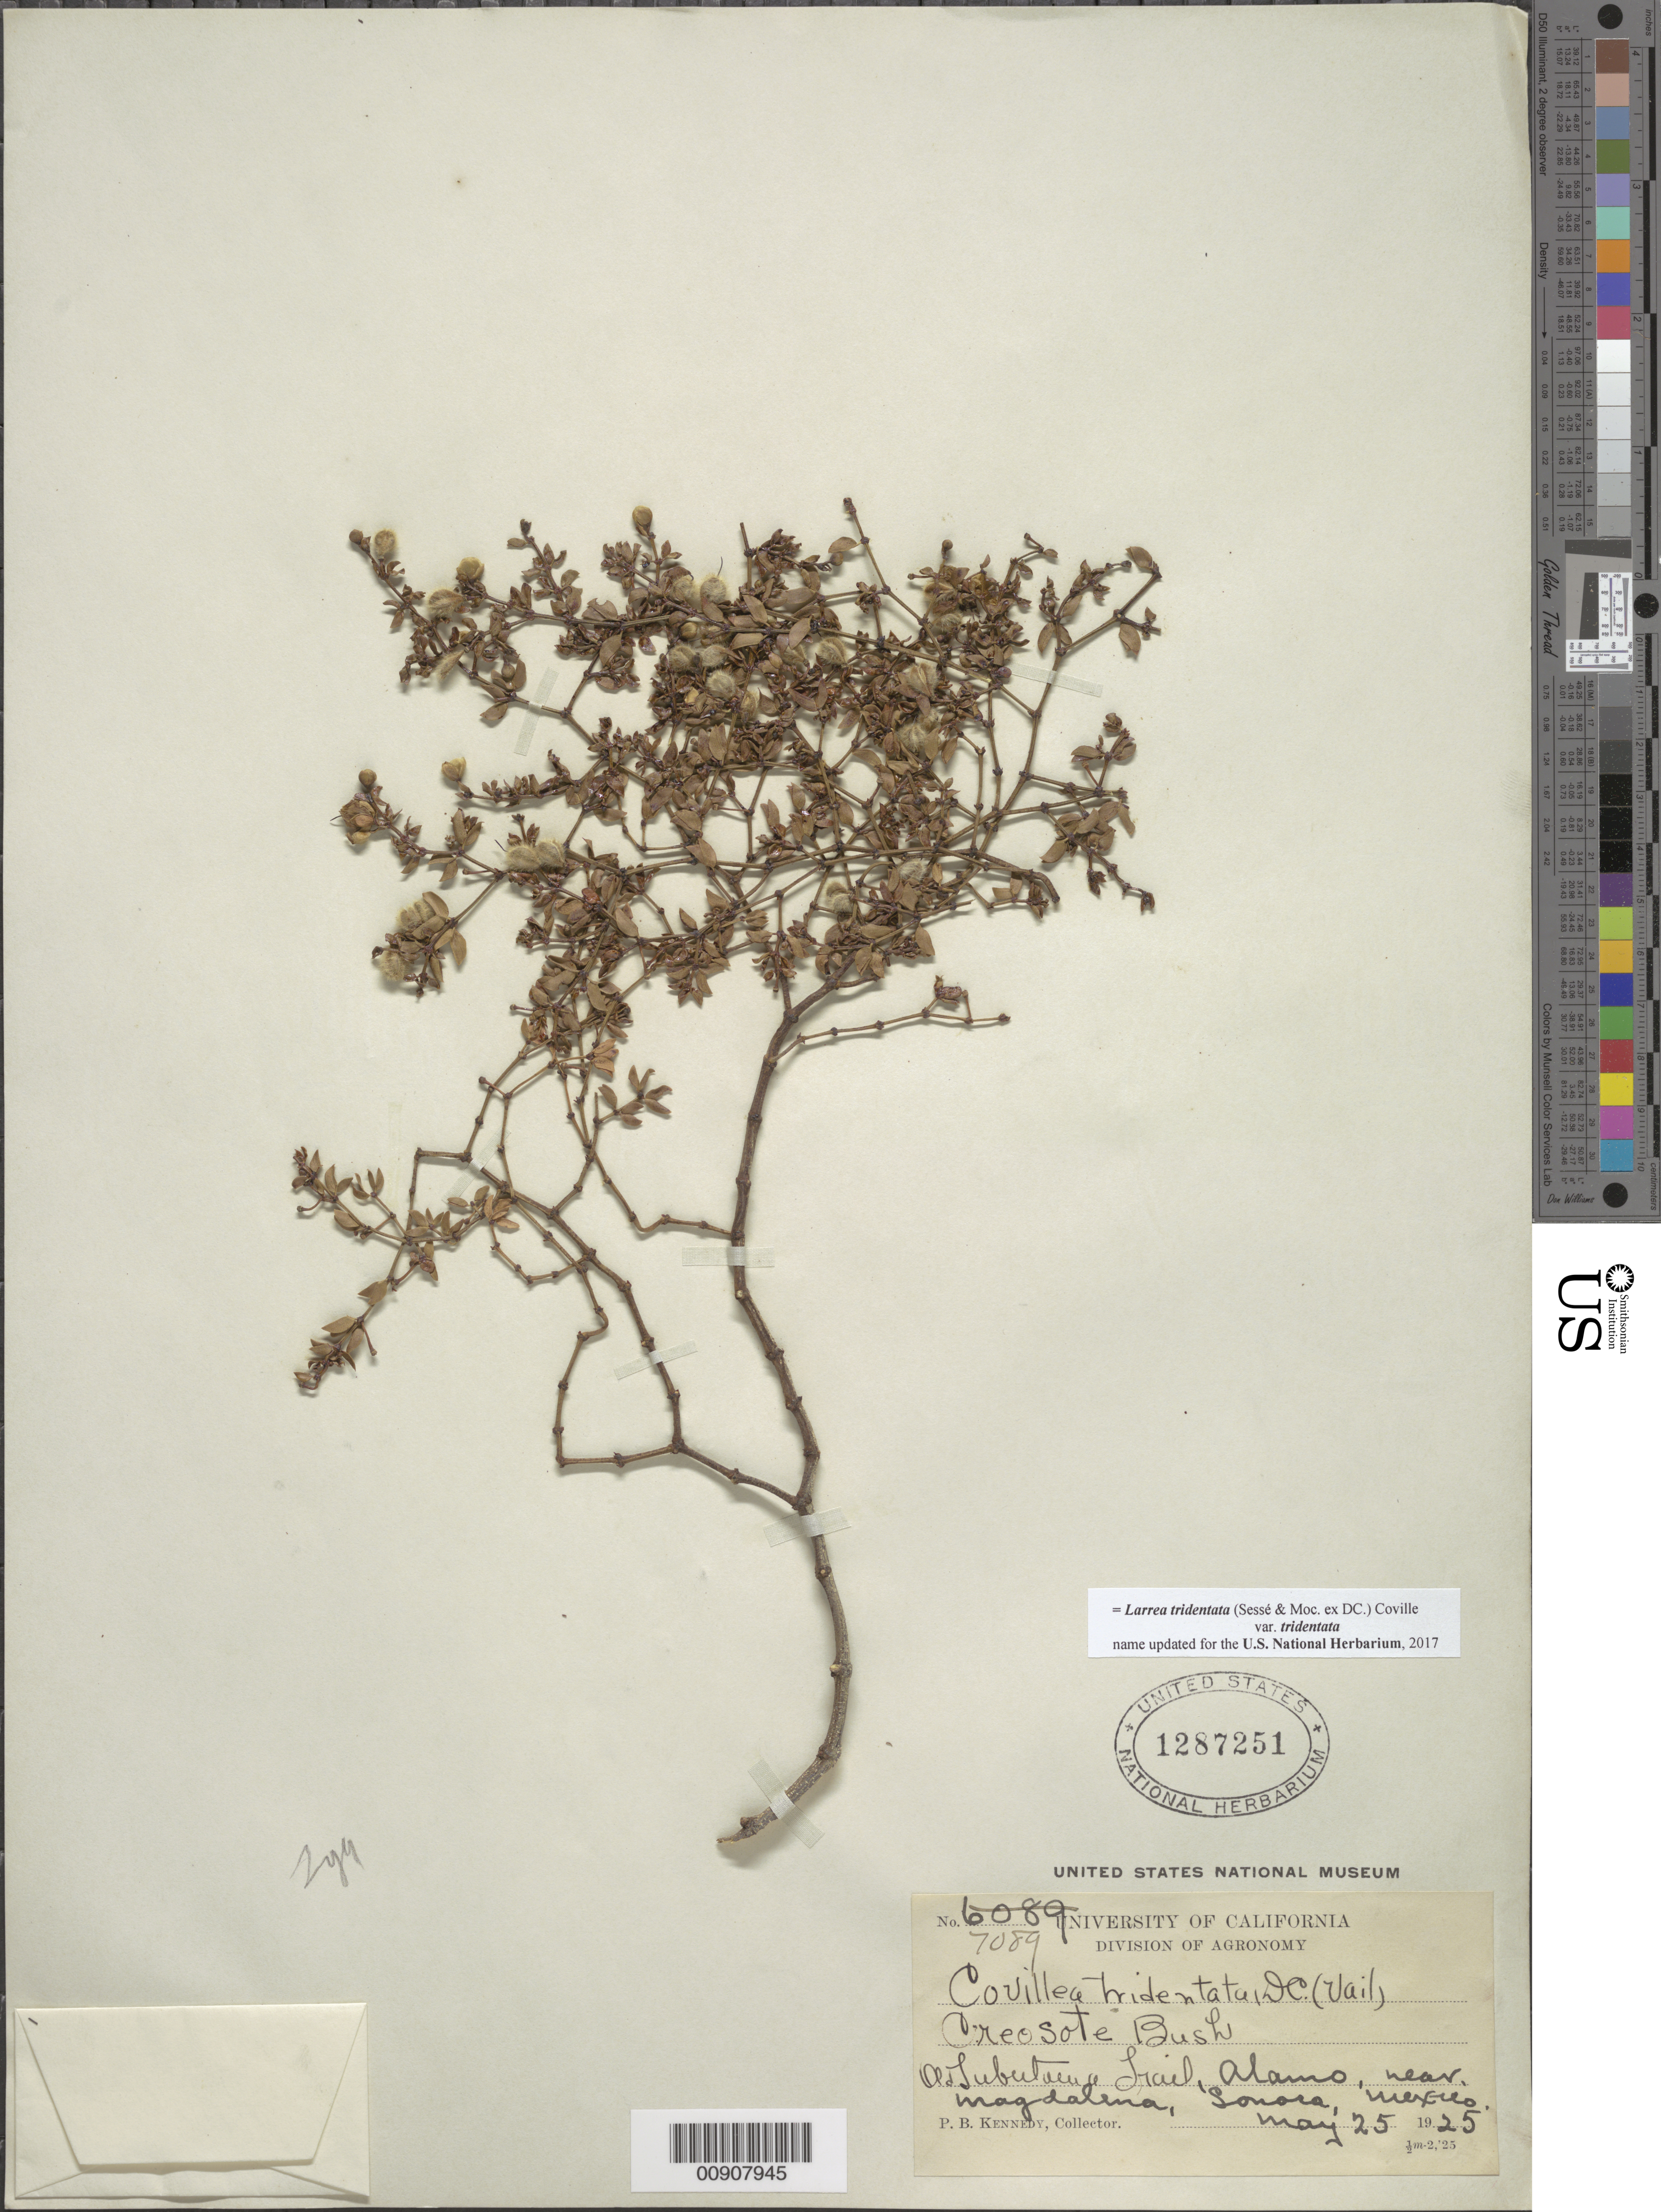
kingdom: Plantae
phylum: Tracheophyta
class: Magnoliopsida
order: Zygophyllales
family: Zygophyllaceae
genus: Larrea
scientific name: Larrea tridentata var. tridentata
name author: (Sessé & Moc. ex DC.) Coville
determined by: Strong, M. T., (US), Smithsonian Institution - National Museum of Natural History (UNITED STATES)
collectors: P. B. Kennedy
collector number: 7089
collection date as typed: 25 May 1925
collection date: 1925-05-25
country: Mexico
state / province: Sonora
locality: Old Tubutama Trail, Alamo, near Magdalena, Sonora.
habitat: Creosote Bush.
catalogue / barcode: US 1287251